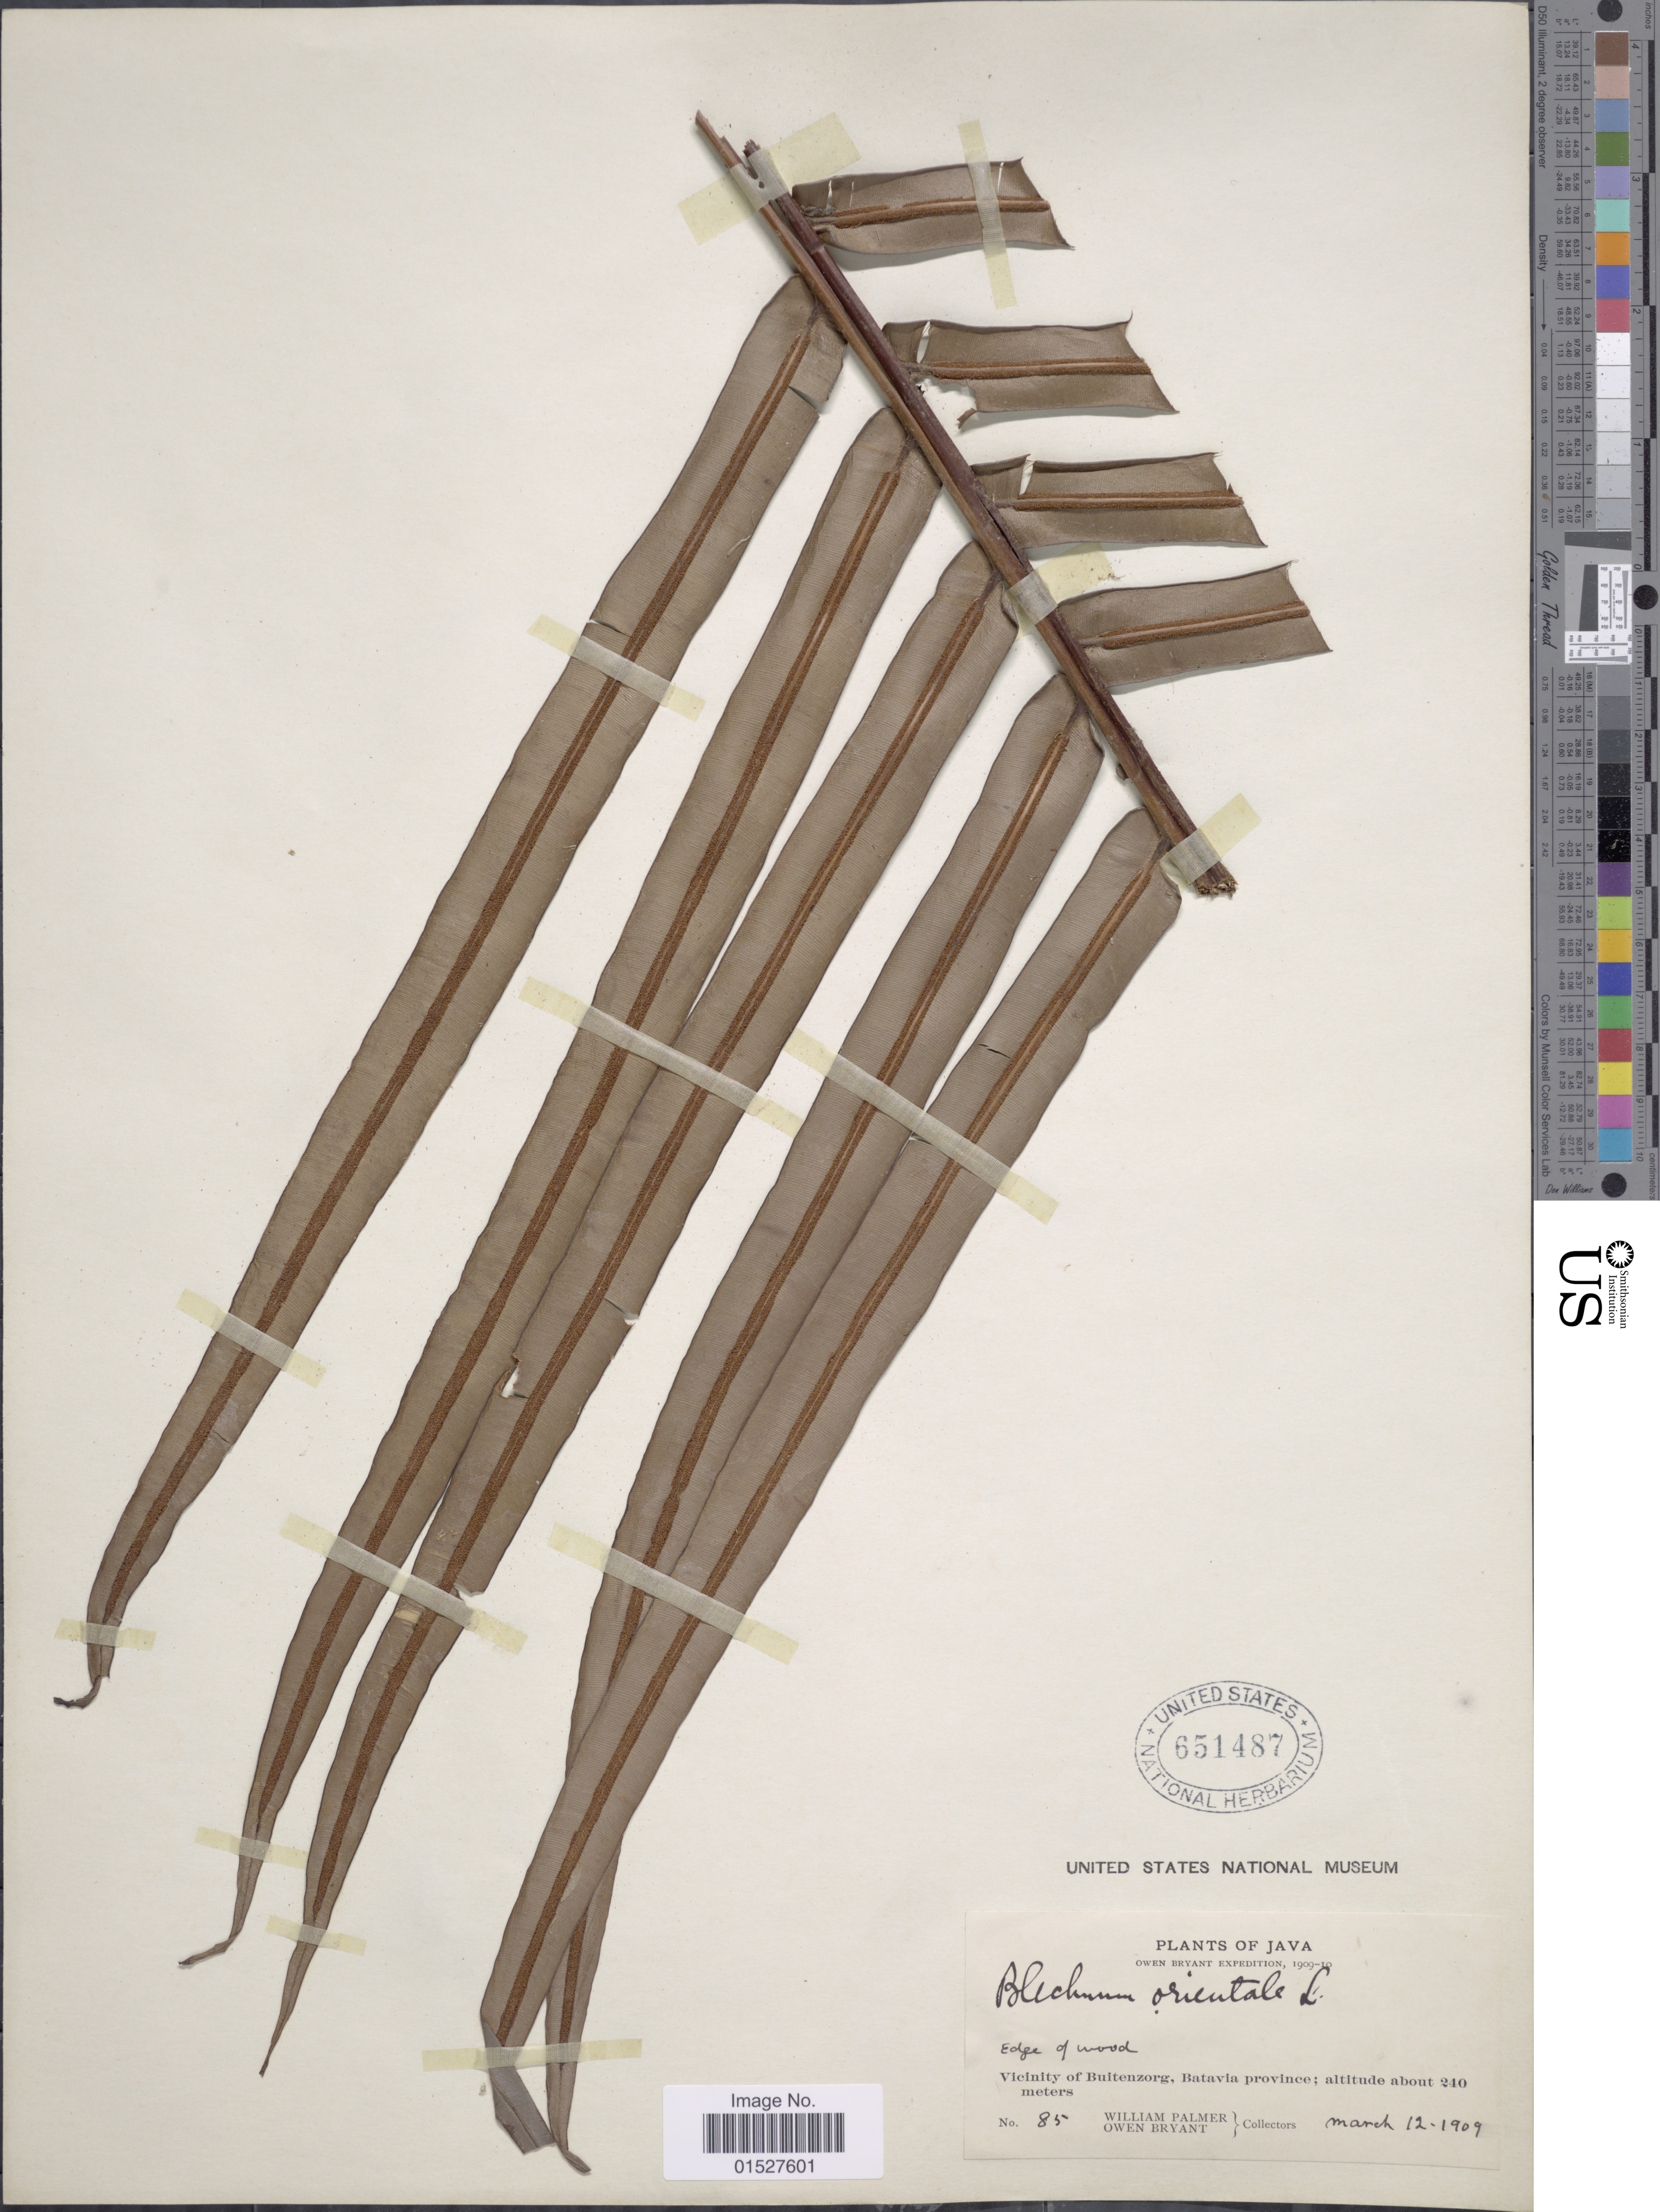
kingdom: Plantae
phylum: Tracheophyta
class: Polypodiopsida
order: Polypodiales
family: Blechnaceae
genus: Blechnum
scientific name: Blechnum orientale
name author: L.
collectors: W. Palmer & O. Bryant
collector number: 85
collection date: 1909-03-12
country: Indonesia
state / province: Java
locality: Vicinity of Buitenzorg, Batavia province.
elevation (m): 240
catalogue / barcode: US 651487